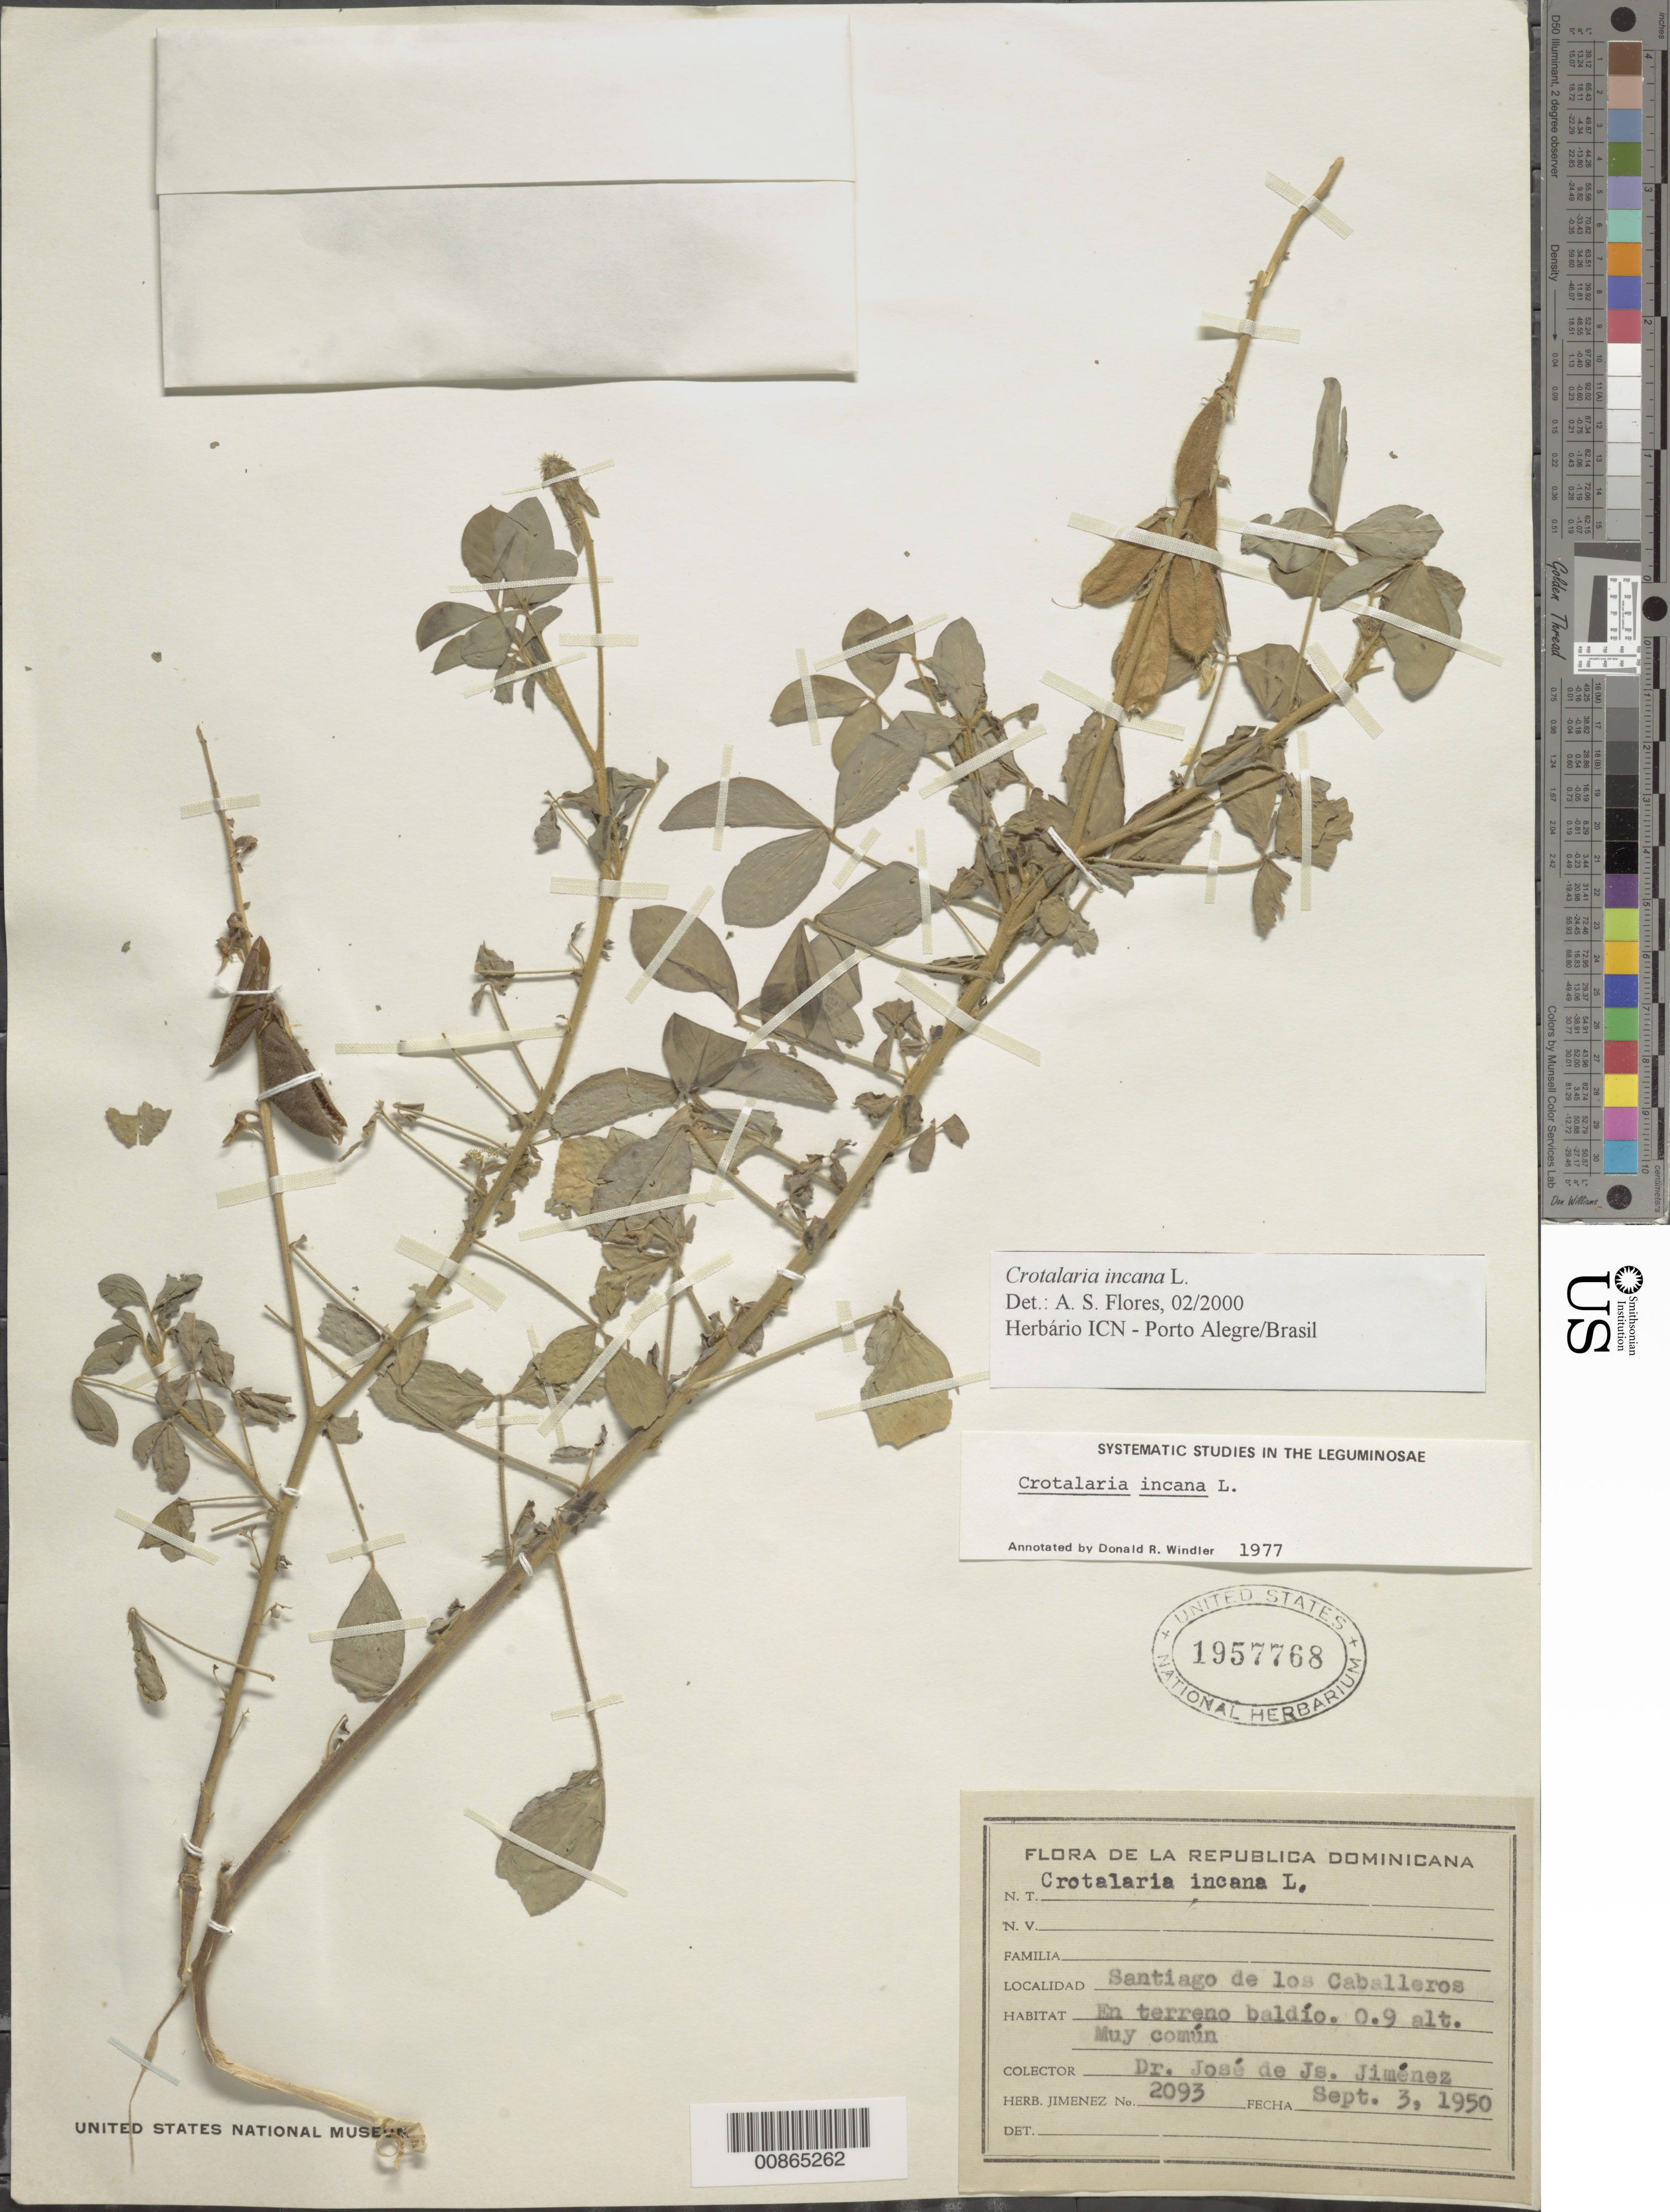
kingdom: Plantae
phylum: Tracheophyta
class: Magnoliopsida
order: Fabales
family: Fabaceae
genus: Crotalaria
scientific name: Crotalaria incana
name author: L.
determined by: Flores, A. S., (ICN), Universidade Federal do Rio Grande do Sul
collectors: J. J. Jiménez Almonte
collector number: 2093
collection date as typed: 03 Sep 1950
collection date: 1950-09-03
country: Dominican Republic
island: Hispaniola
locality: Santiago de los Caballeros.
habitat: En terreno baldío.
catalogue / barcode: US 1957768